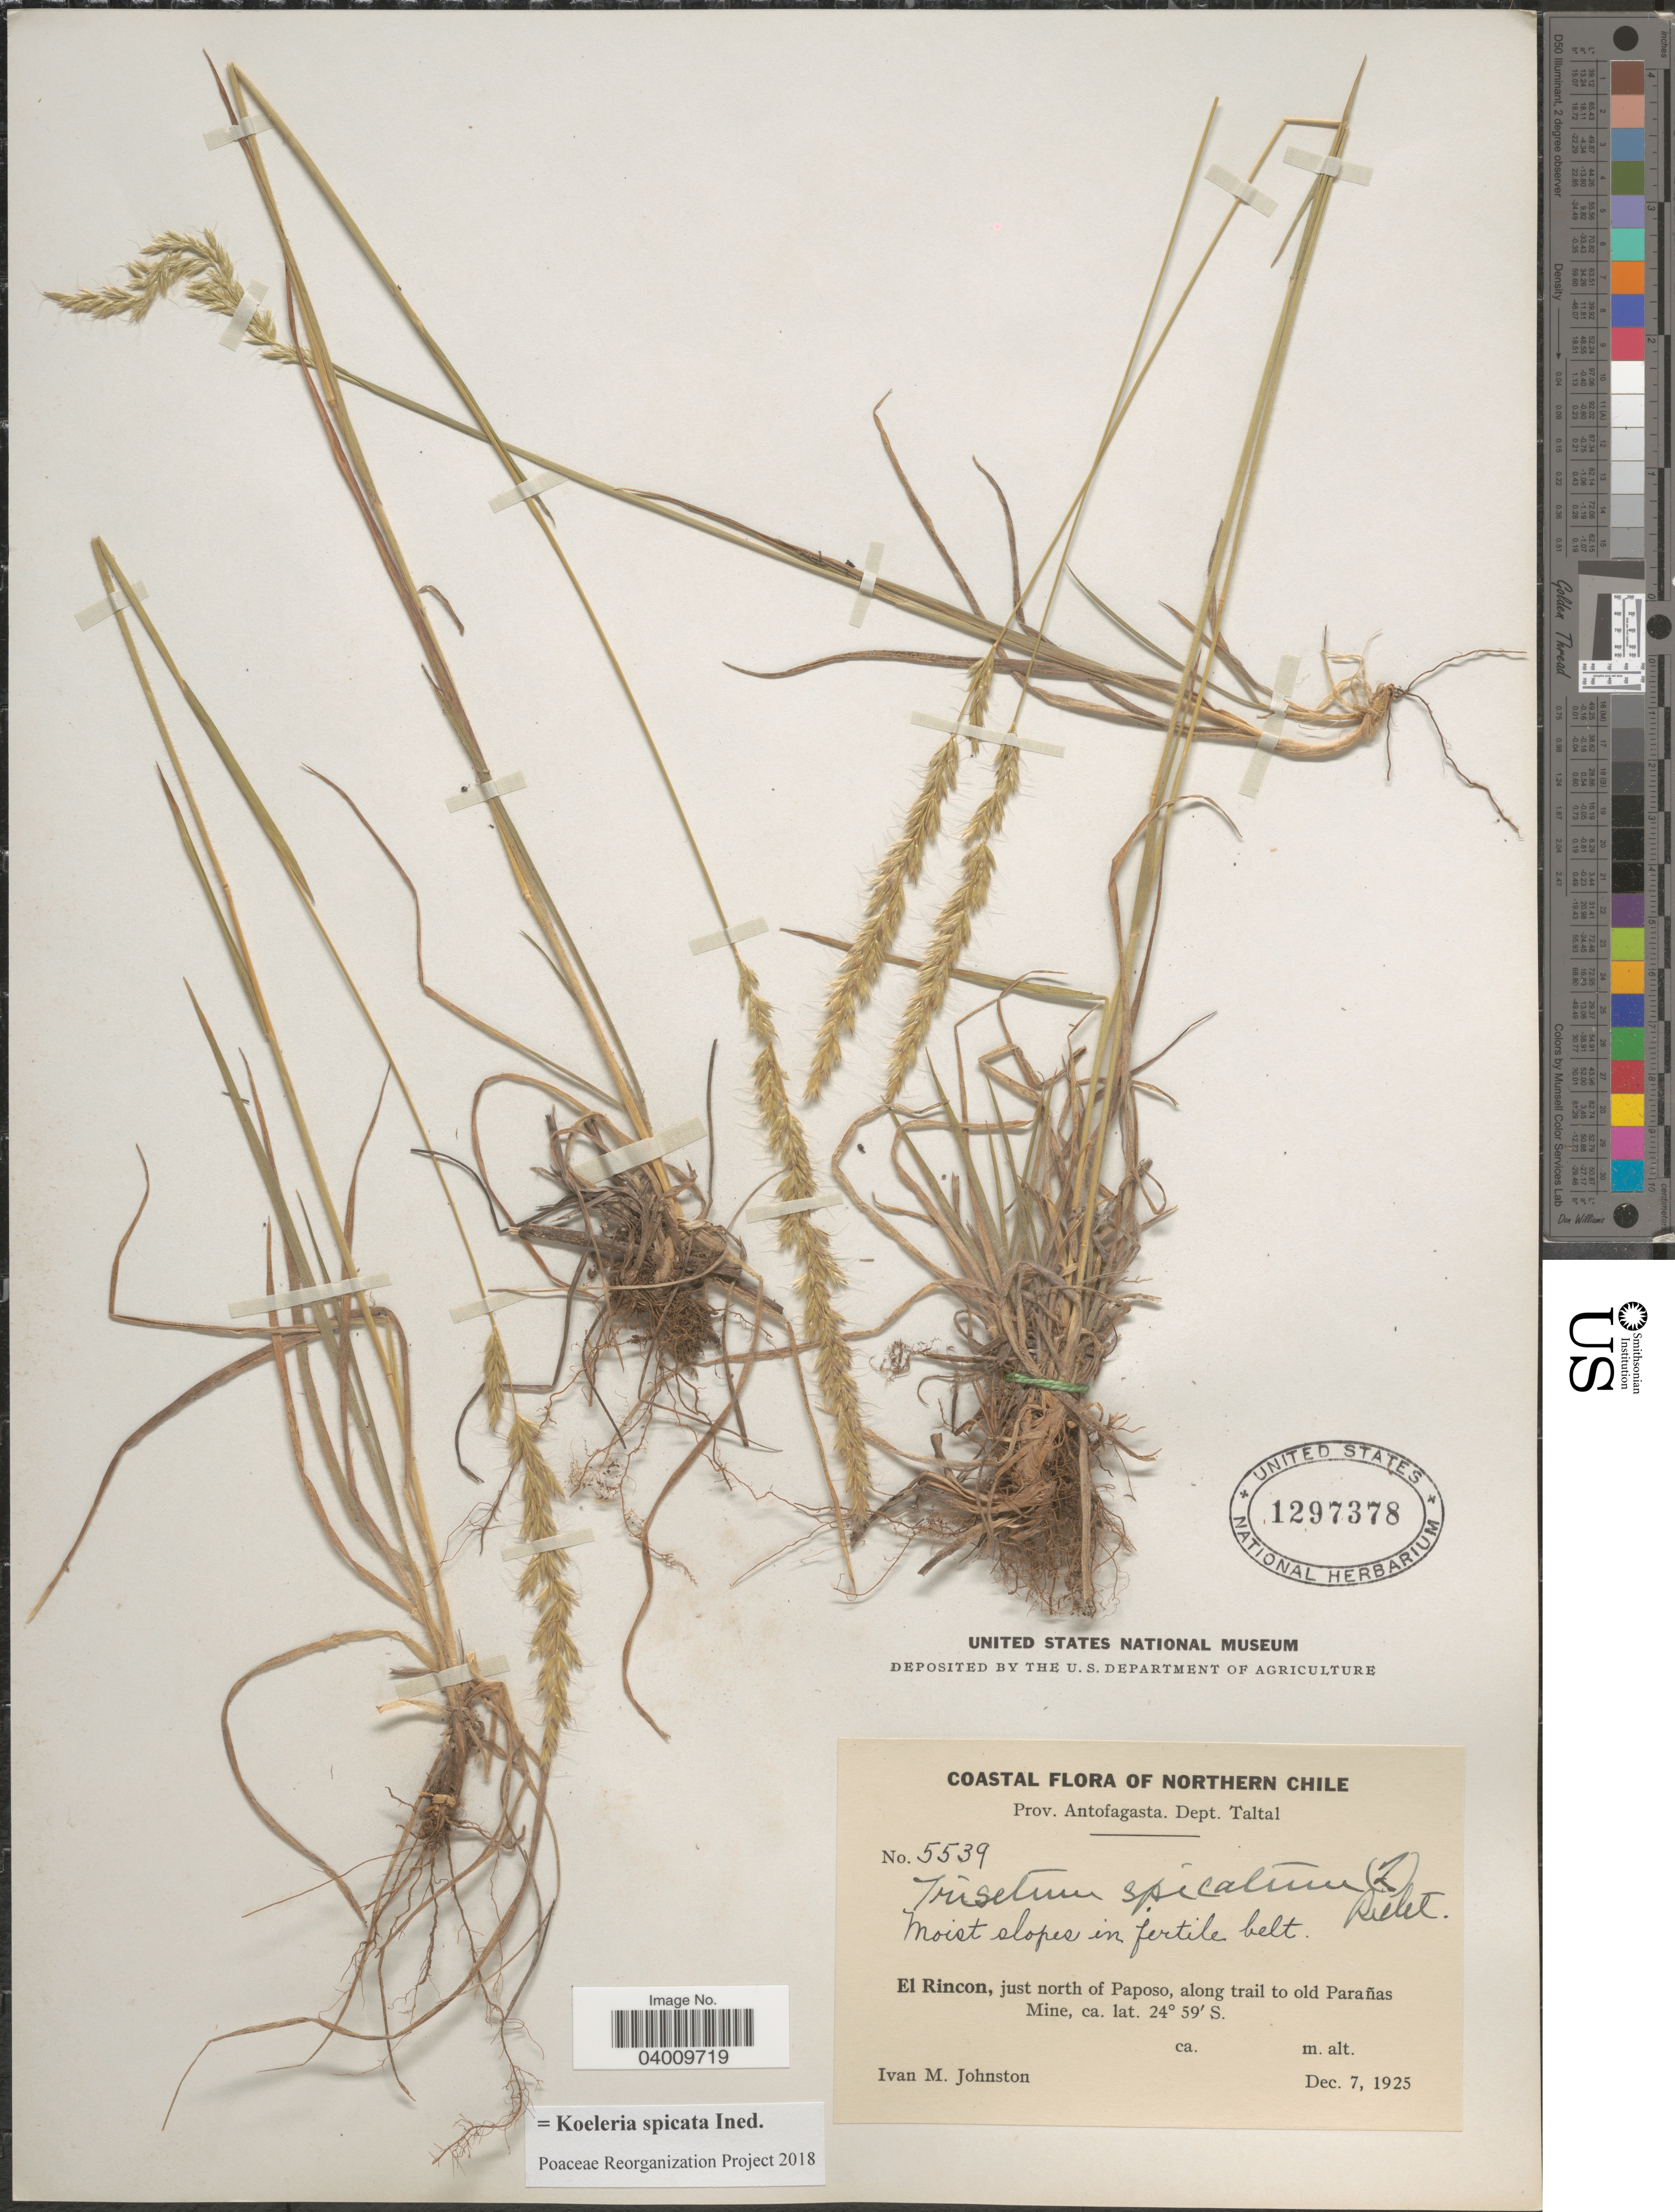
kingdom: Plantae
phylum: Tracheophyta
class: Liliopsida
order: Poales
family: Poaceae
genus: Koeleria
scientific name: Koeleria spicata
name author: (L.) Barberá et al.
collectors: I.M. Johnston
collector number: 5539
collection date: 1925-12-07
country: Chile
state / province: Antofagasta (II)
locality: Coastal. Northern Chile. Prov. Antofagasta. Dept. Taltal. El Rincon, just north of Paposo, along trail to old Parañas Mine.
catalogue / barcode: US 1297378